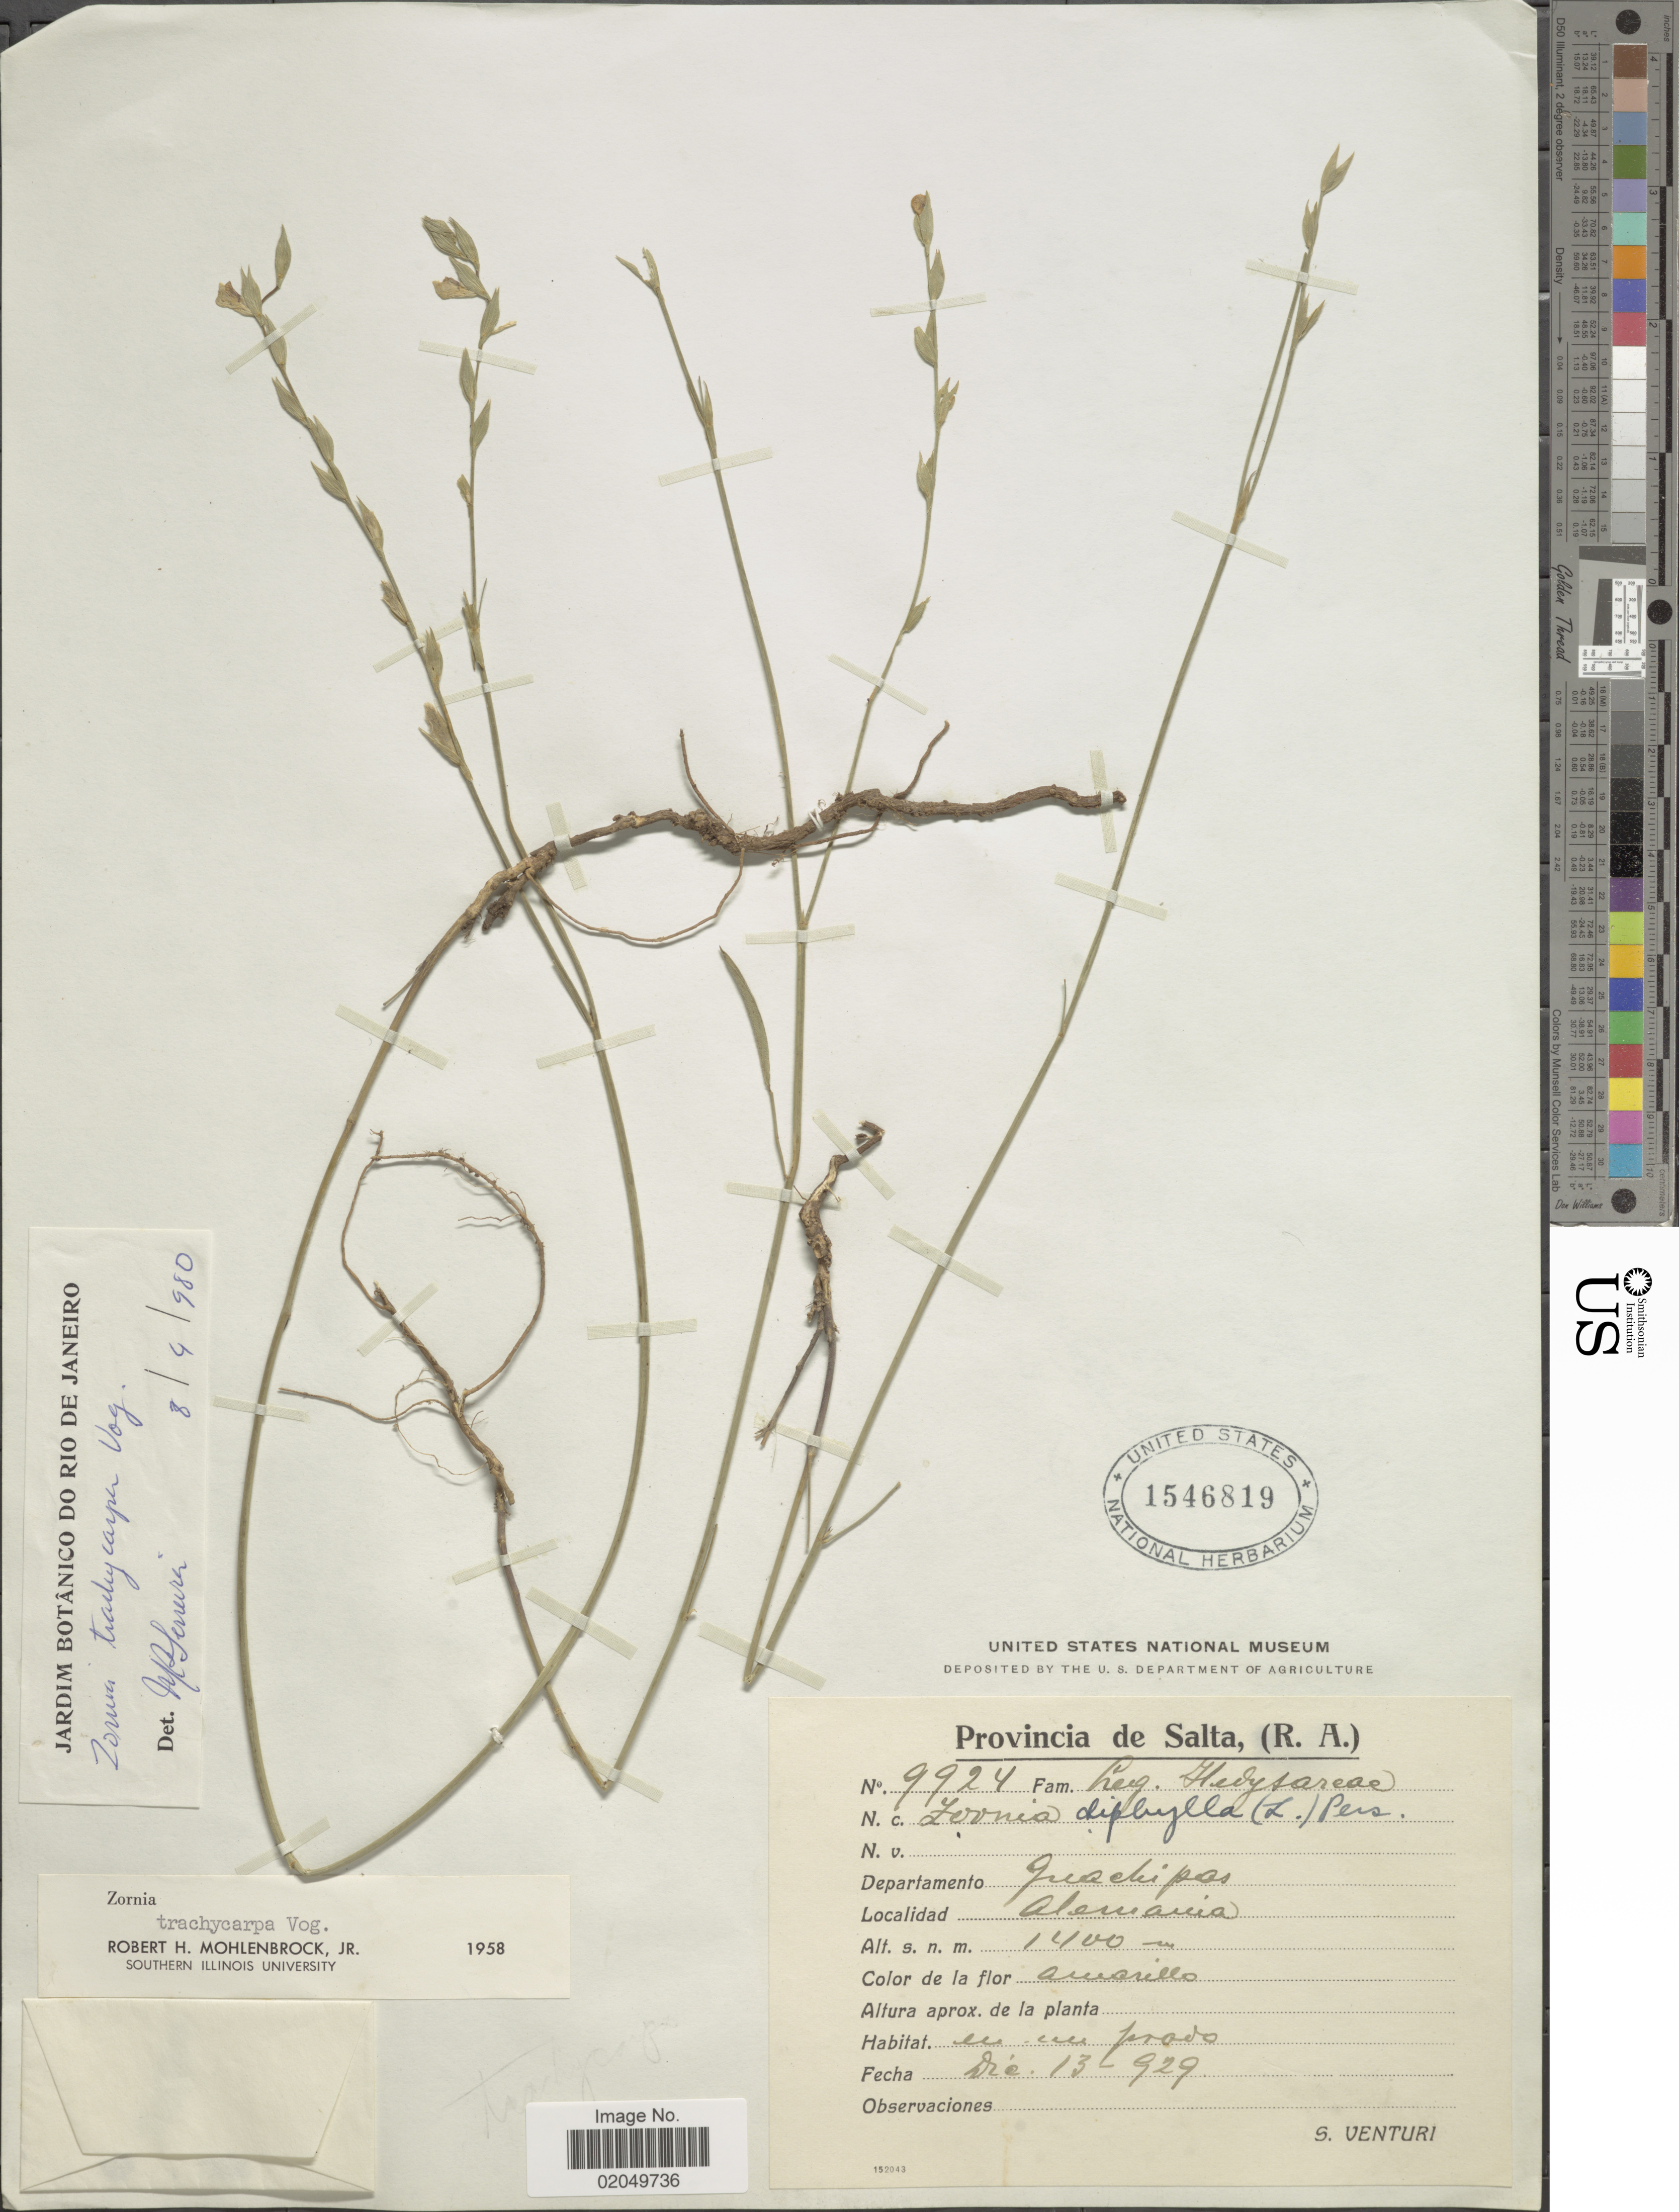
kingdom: Plantae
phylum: Tracheophyta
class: Magnoliopsida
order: Fabales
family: Fabaceae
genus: Zornia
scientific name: Zornia trachycarpa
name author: Vogel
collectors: S. Venturi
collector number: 9924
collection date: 1929-12-13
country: Argentina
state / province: Salta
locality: Provincia de Salta, (R. A.). Departamento Guachipas. Alemania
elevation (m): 1400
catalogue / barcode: US 1546819